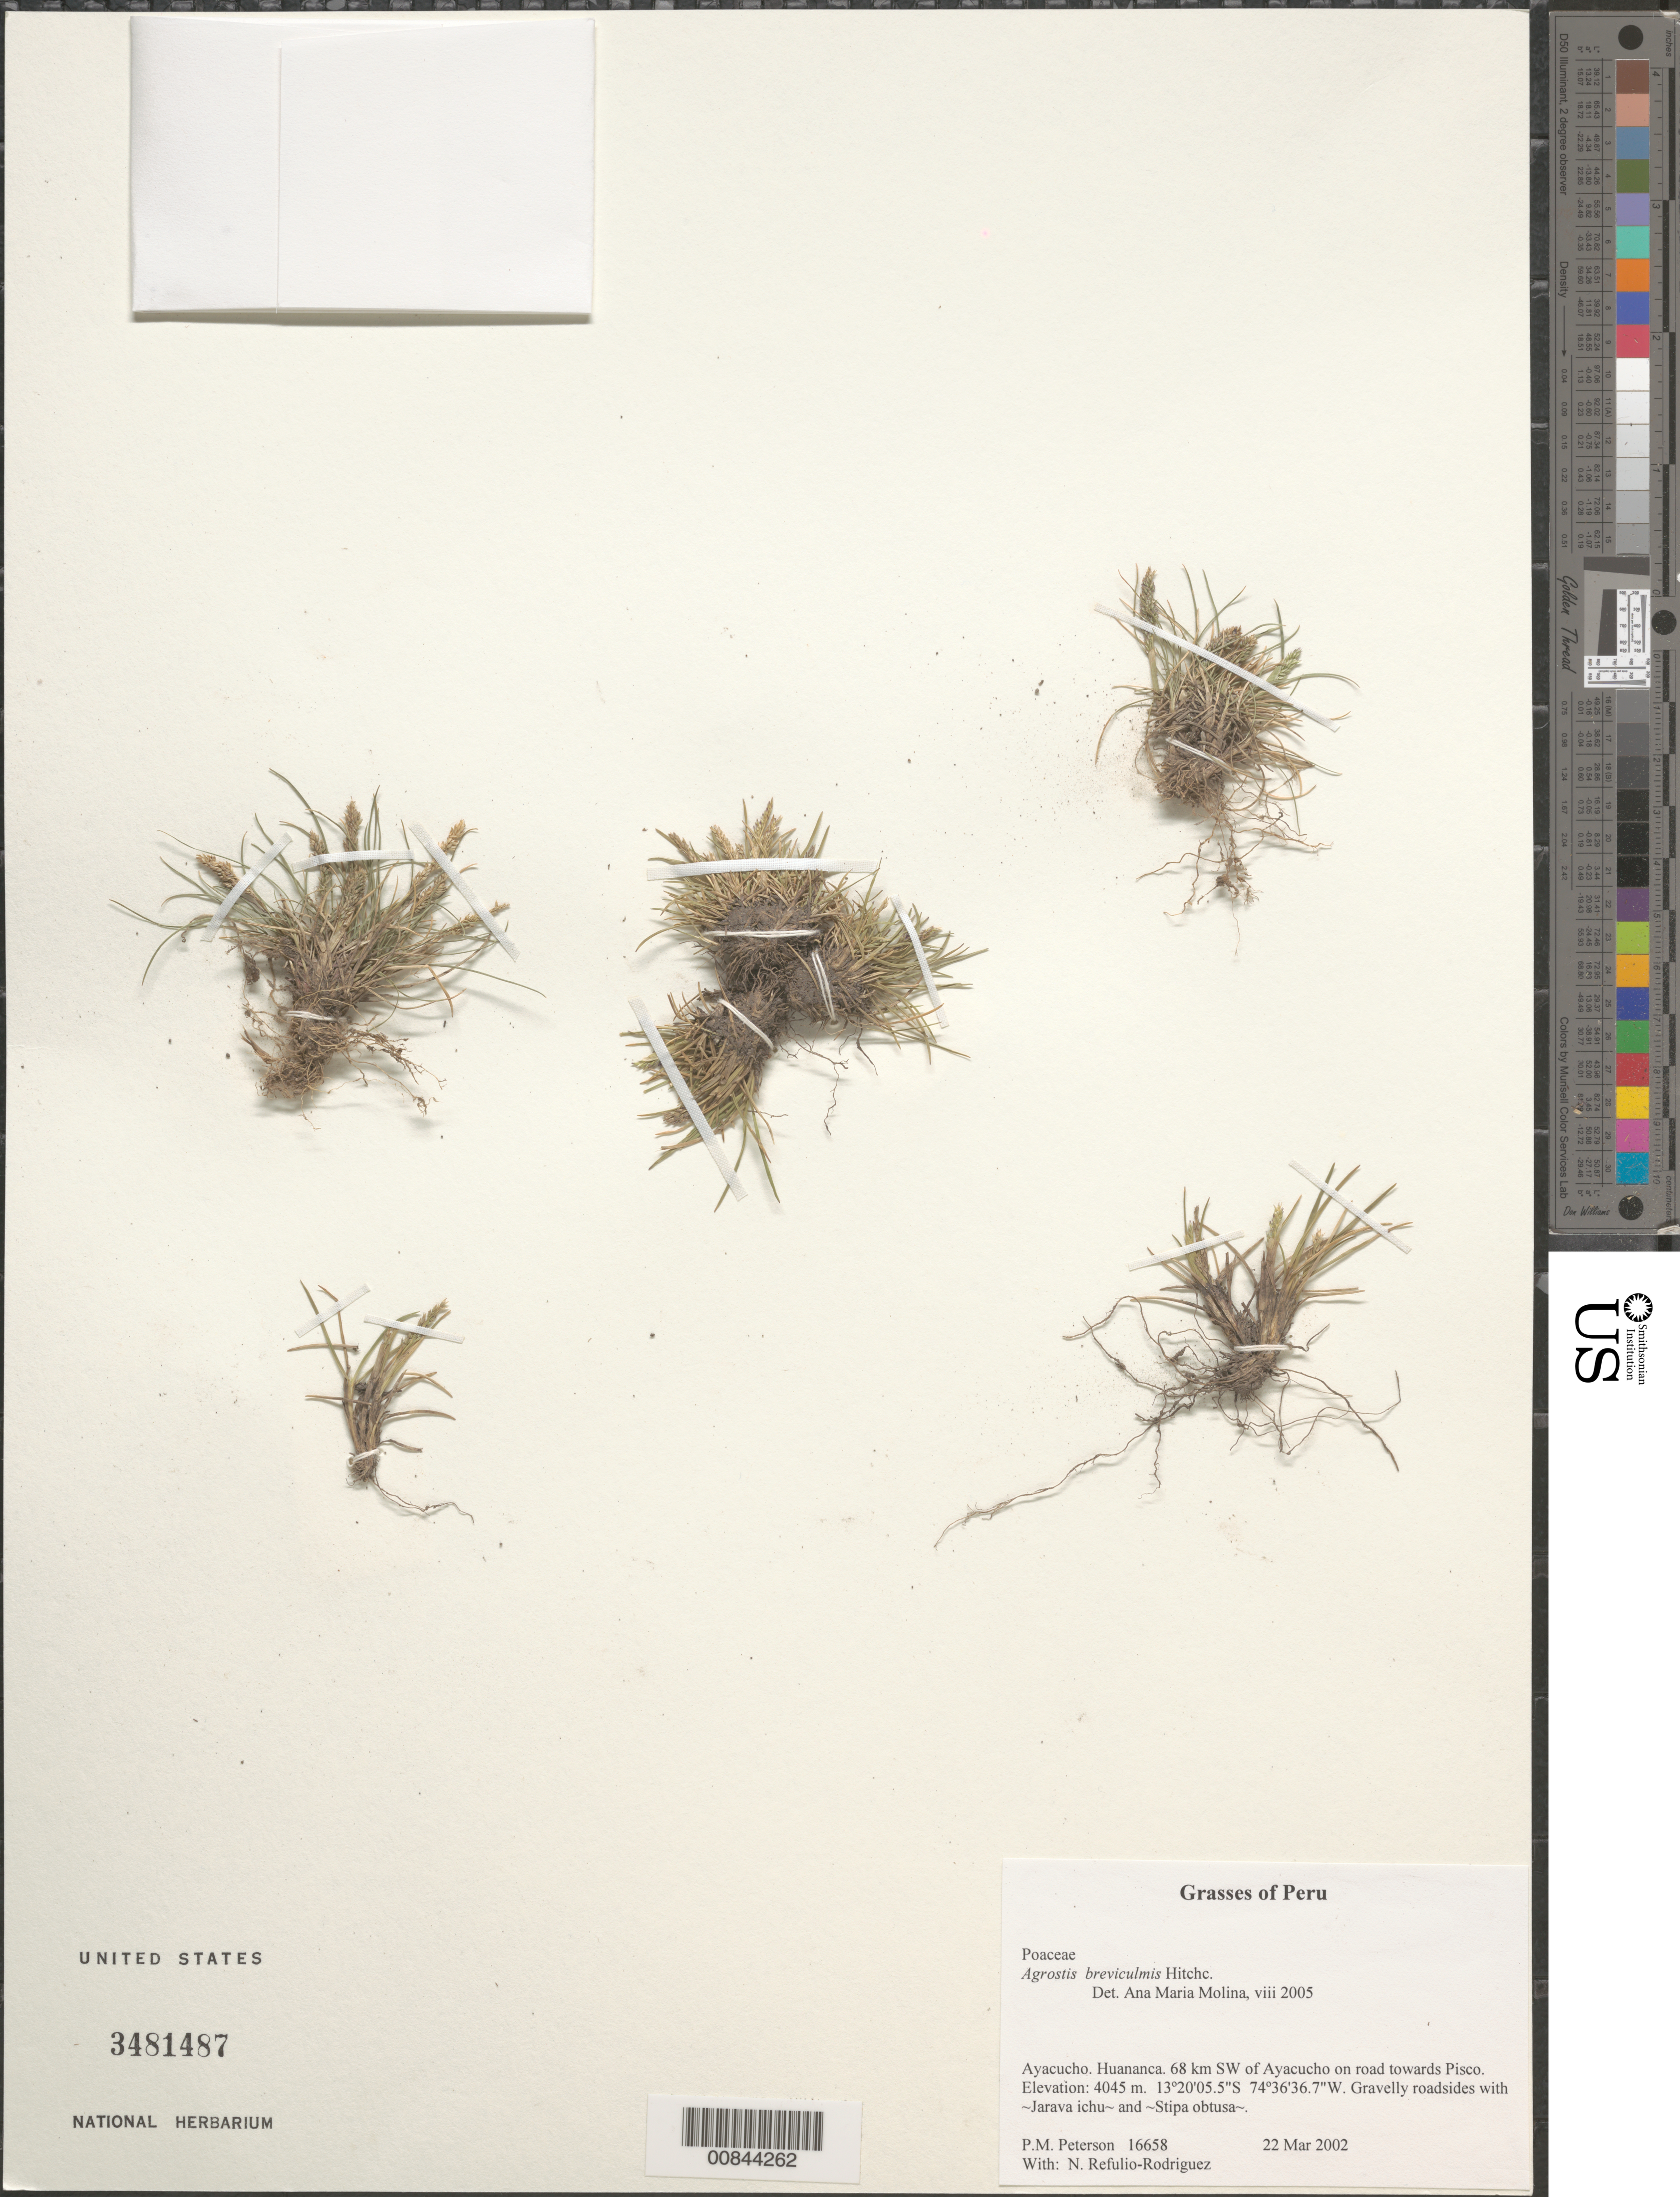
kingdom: Plantae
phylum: Tracheophyta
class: Liliopsida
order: Poales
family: Poaceae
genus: Agrostis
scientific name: Agrostis breviculmis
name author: Hitchc.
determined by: Molina, Ana M. de R.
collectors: P. M. Peterson & N. Refulio-Rodríguez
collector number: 16658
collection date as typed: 22 Mar 2002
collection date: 2002-03-22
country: Peru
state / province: Ayacucho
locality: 68 km SW of Ayacucho on road towards Pisco.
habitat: Gravelly roadsides with ~Jarava ichu~ and ~Stipa obtusa~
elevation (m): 4045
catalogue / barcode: US 3481487